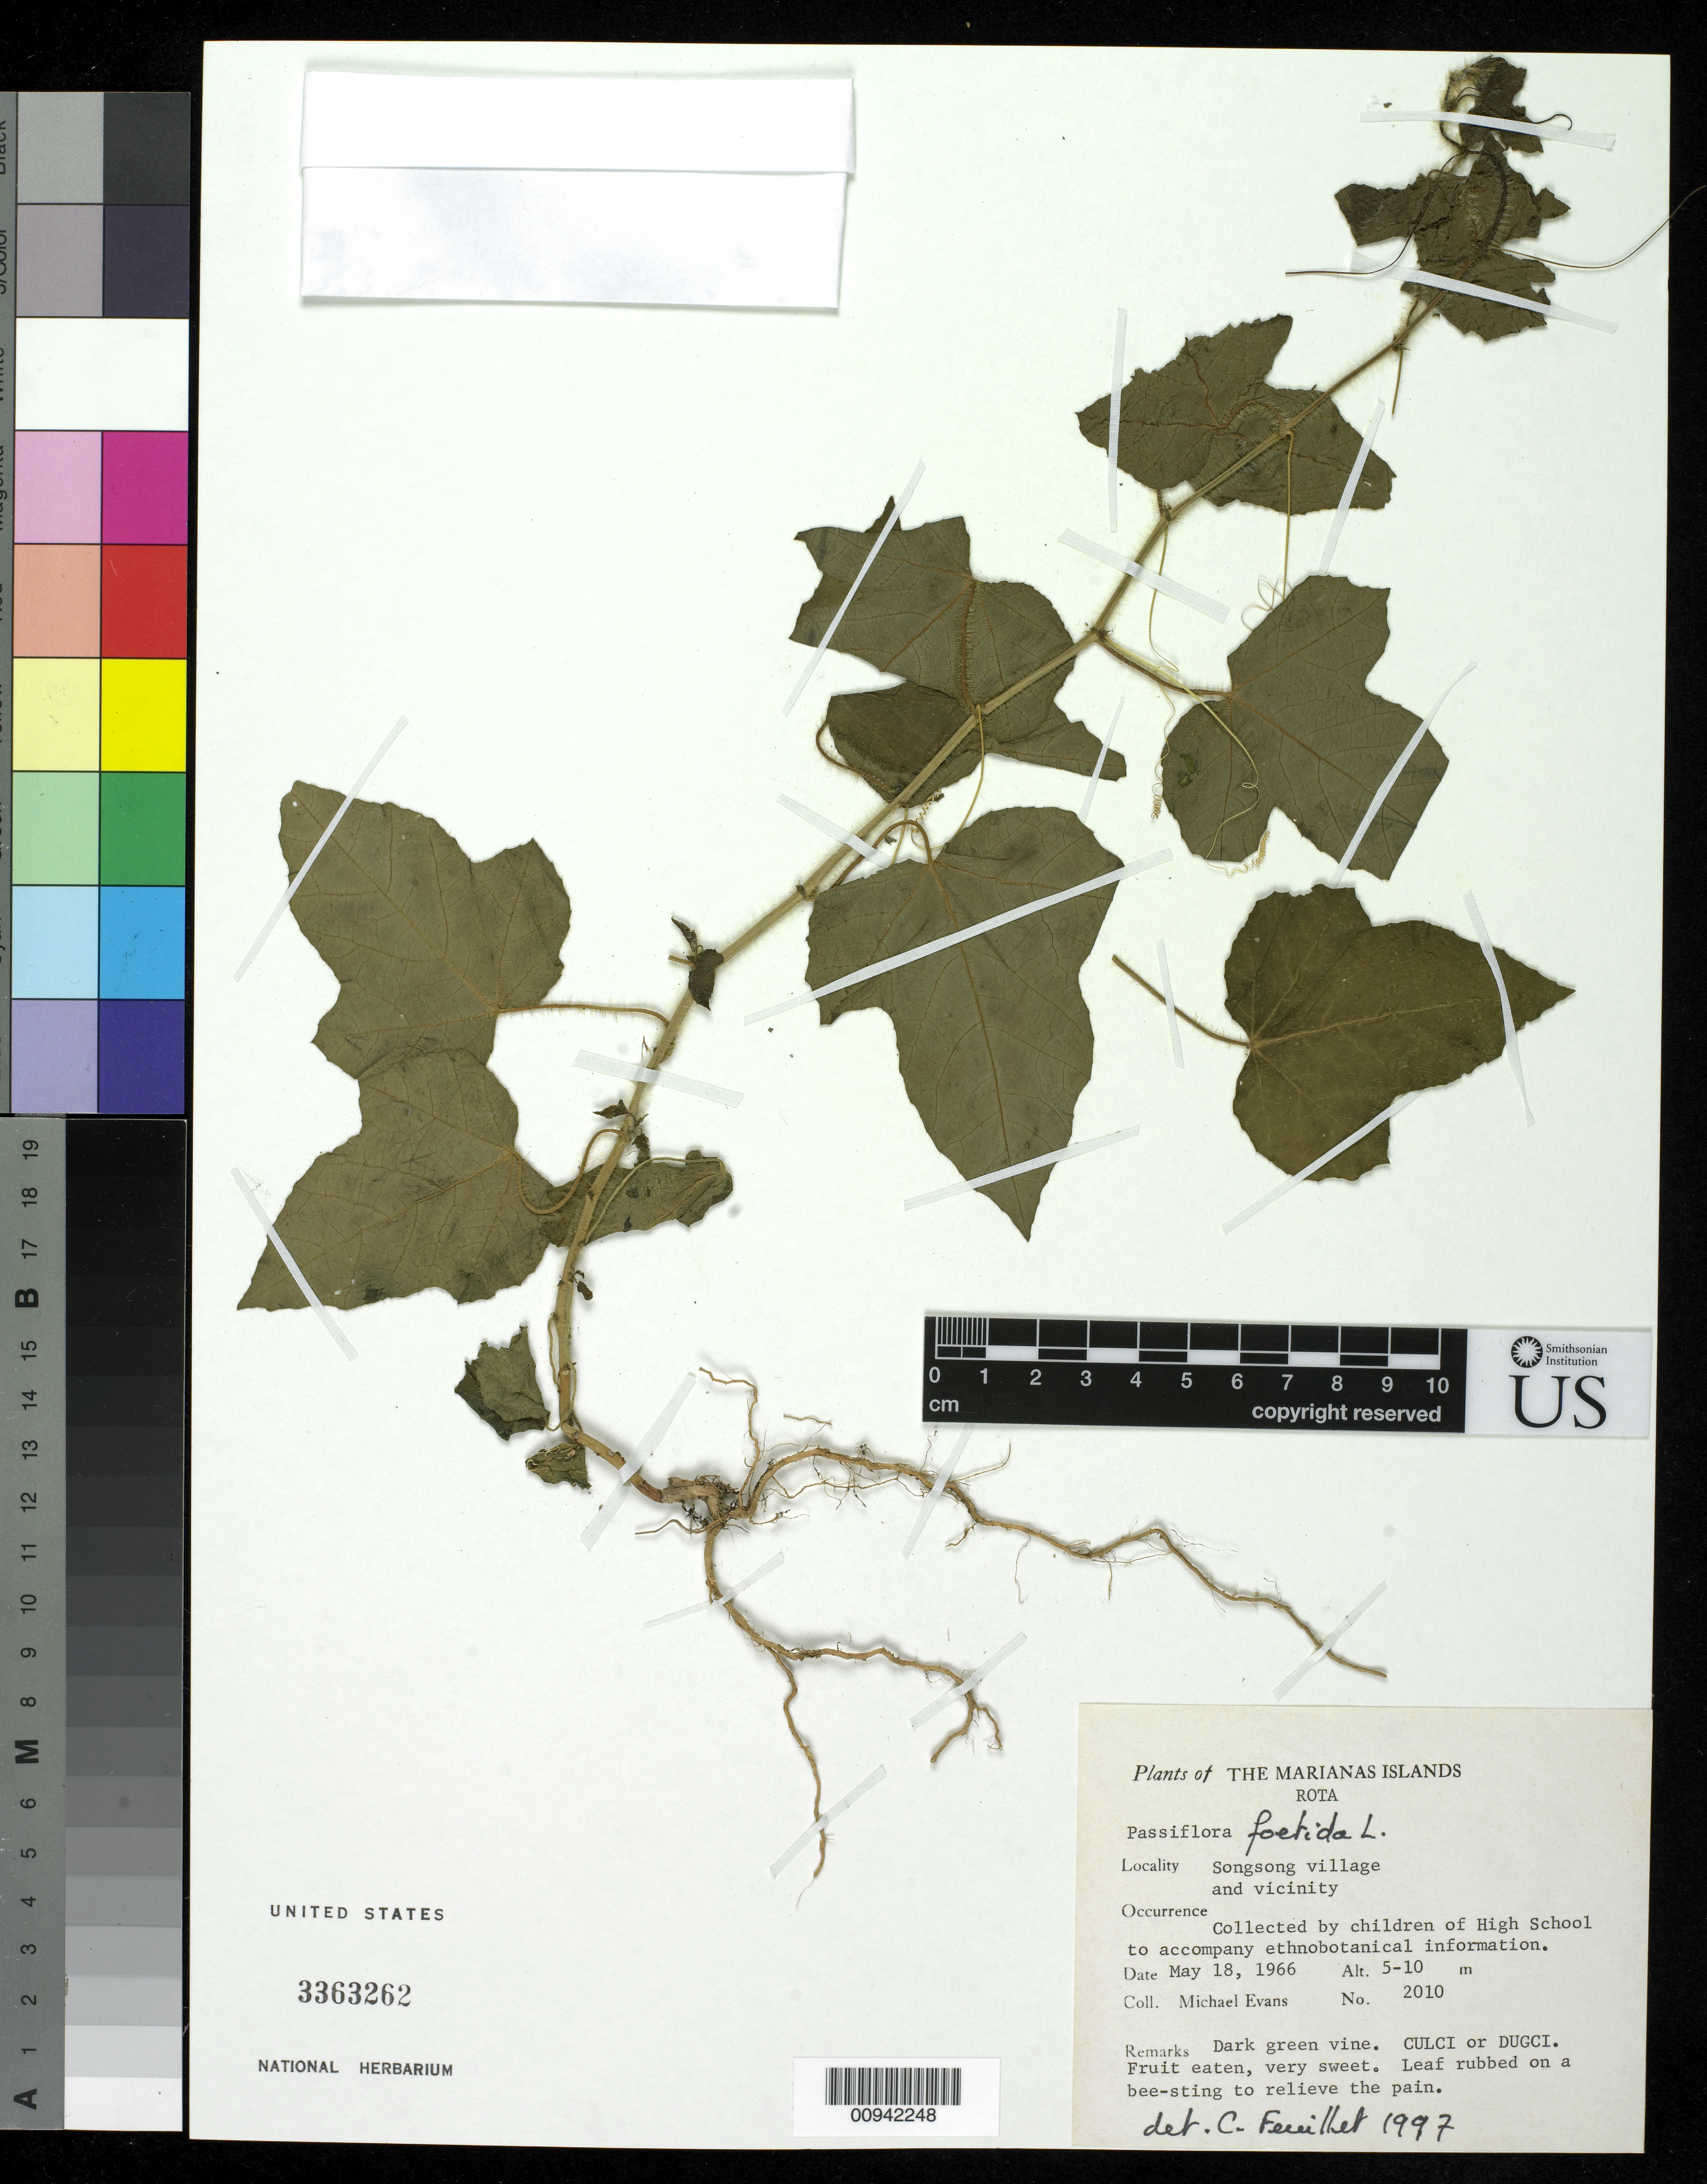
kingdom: Plantae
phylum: Tracheophyta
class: Magnoliopsida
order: Malpighiales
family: Passifloraceae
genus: Passiflora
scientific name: Passiflora foetida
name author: L.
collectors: M. Evans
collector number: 2010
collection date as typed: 18 May 1966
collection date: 1966-05-18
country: Northern Mariana Islands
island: Rota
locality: Songsong village and vicinity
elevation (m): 2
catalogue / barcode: US 3363262